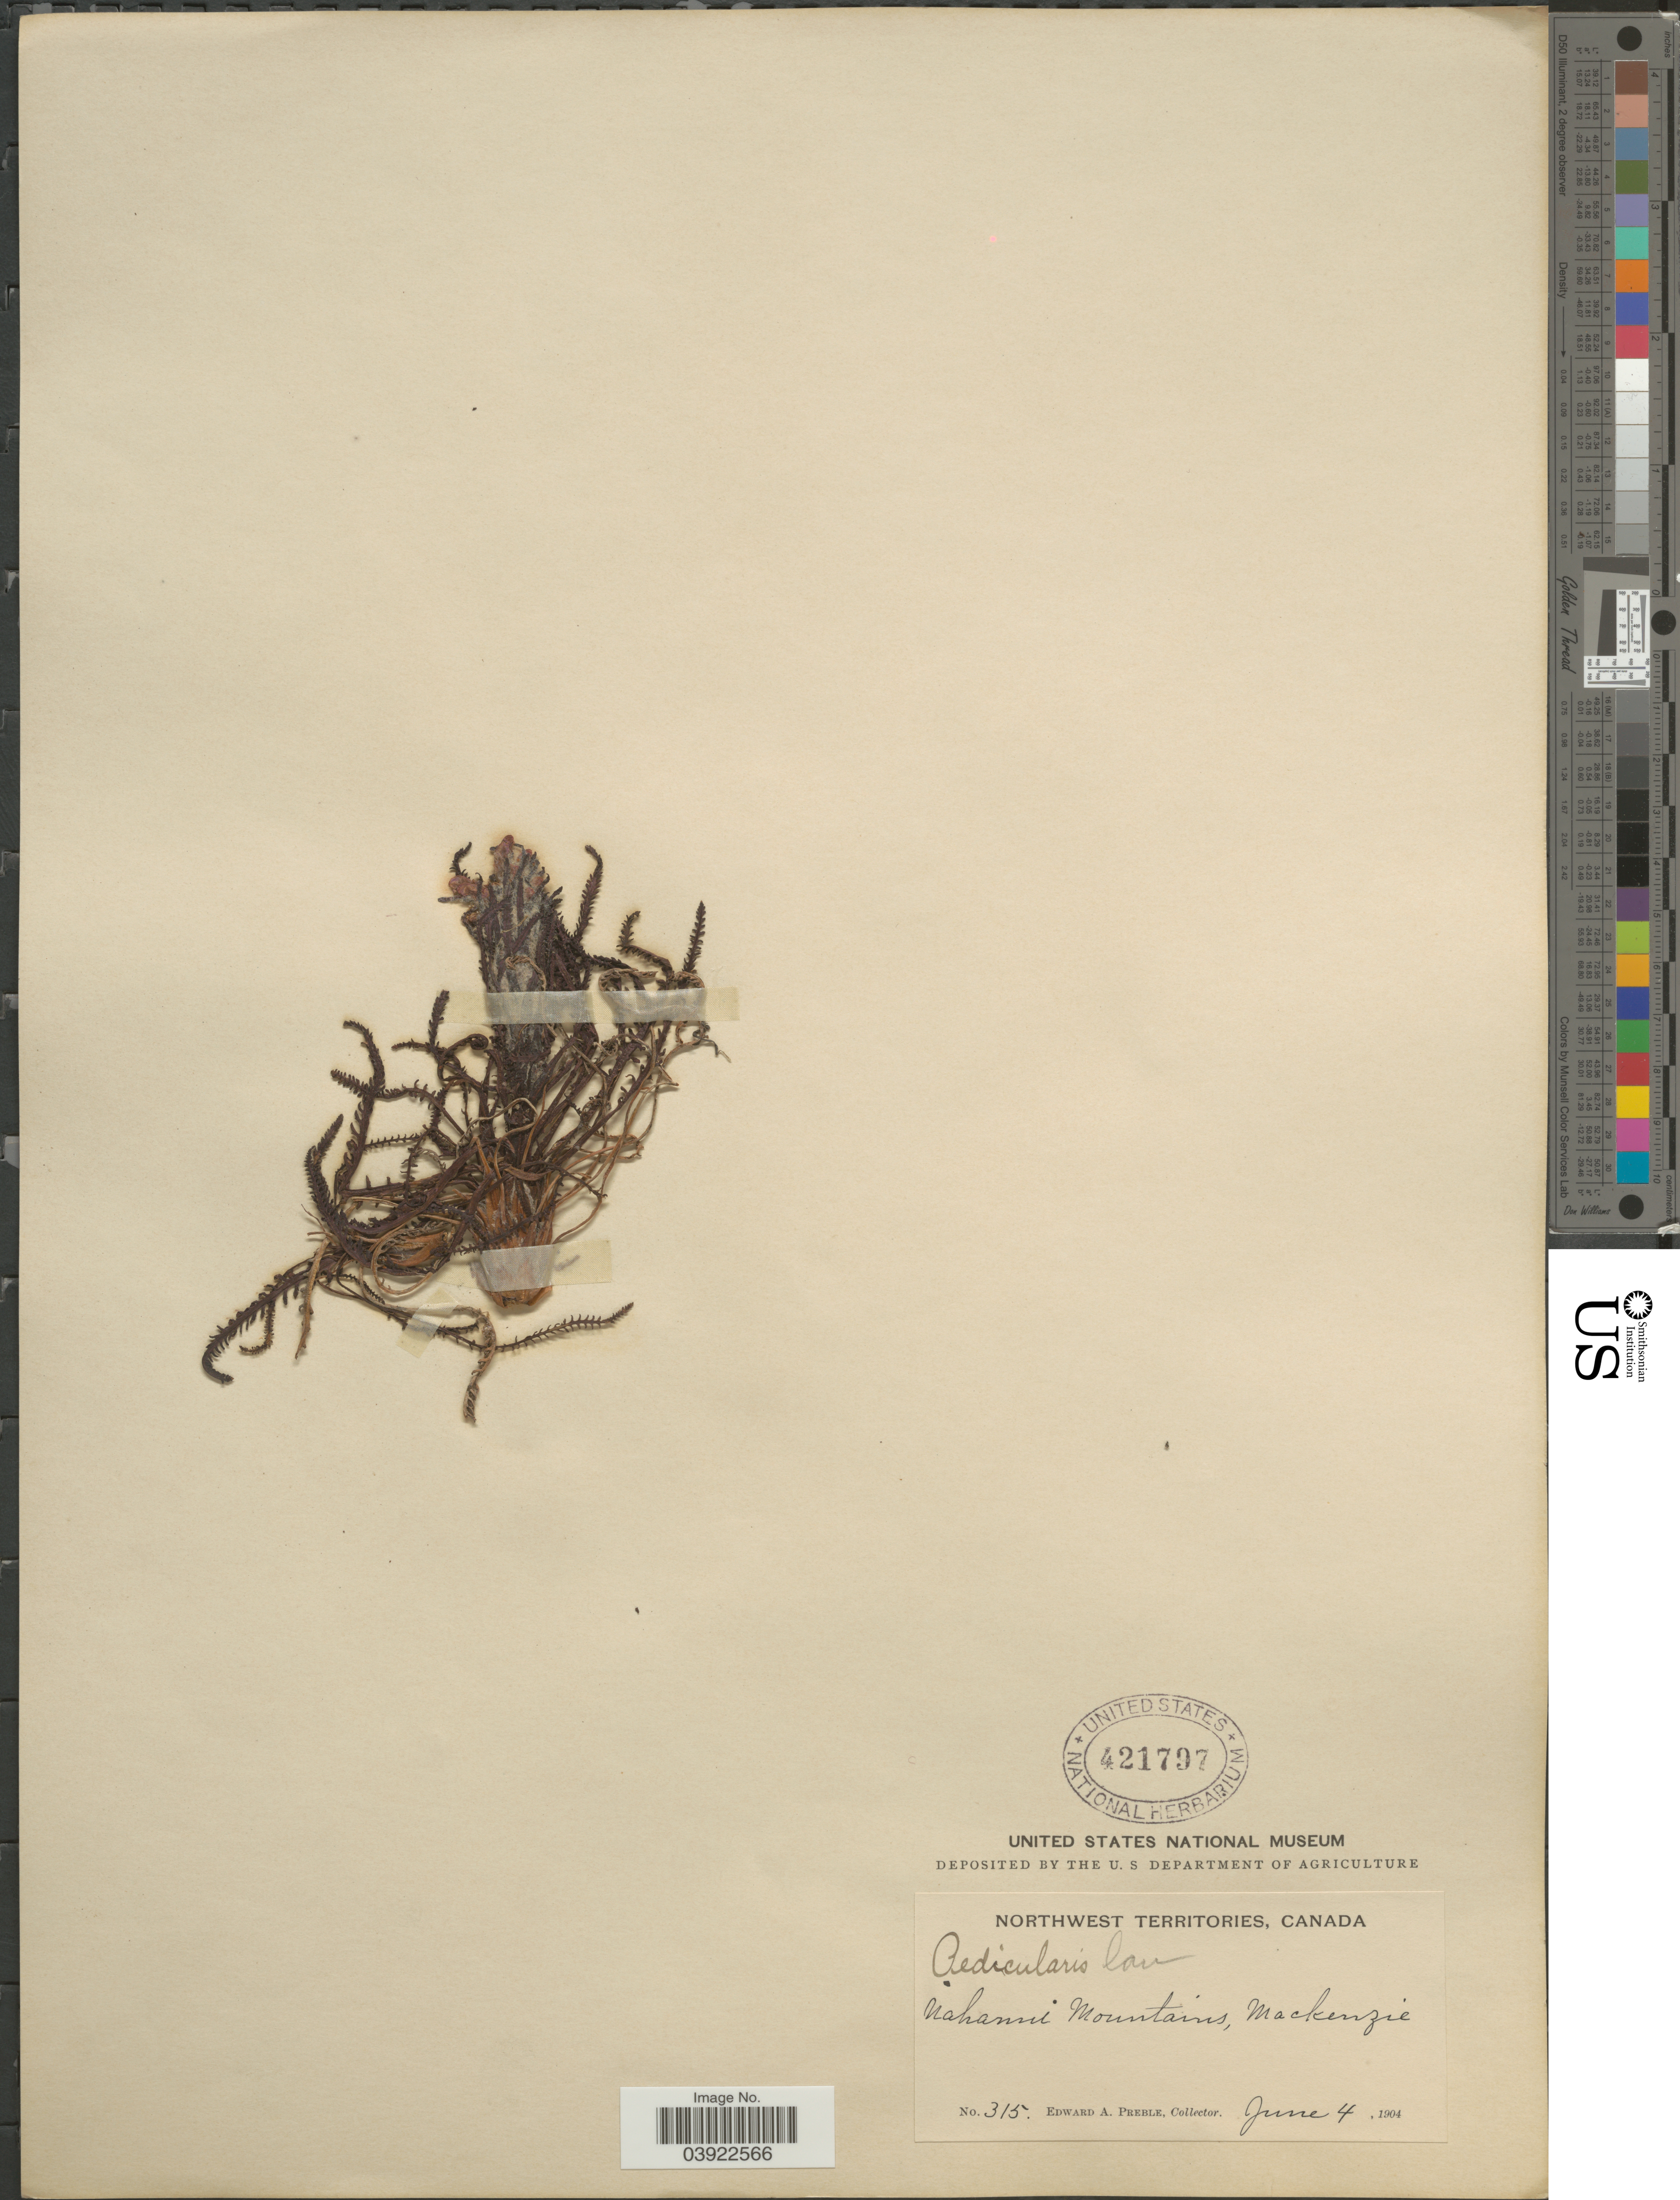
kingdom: Plantae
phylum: Tracheophyta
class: Magnoliopsida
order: Lamiales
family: Orobanchaceae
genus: Pedicularis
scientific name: Pedicularis lanata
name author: Willd. ex Cham. & Schltdl.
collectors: E. Preble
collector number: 315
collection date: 1904-06-04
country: Canada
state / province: Northwest Territories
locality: Nahanni Mountains, Mackenzie.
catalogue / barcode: US 421797